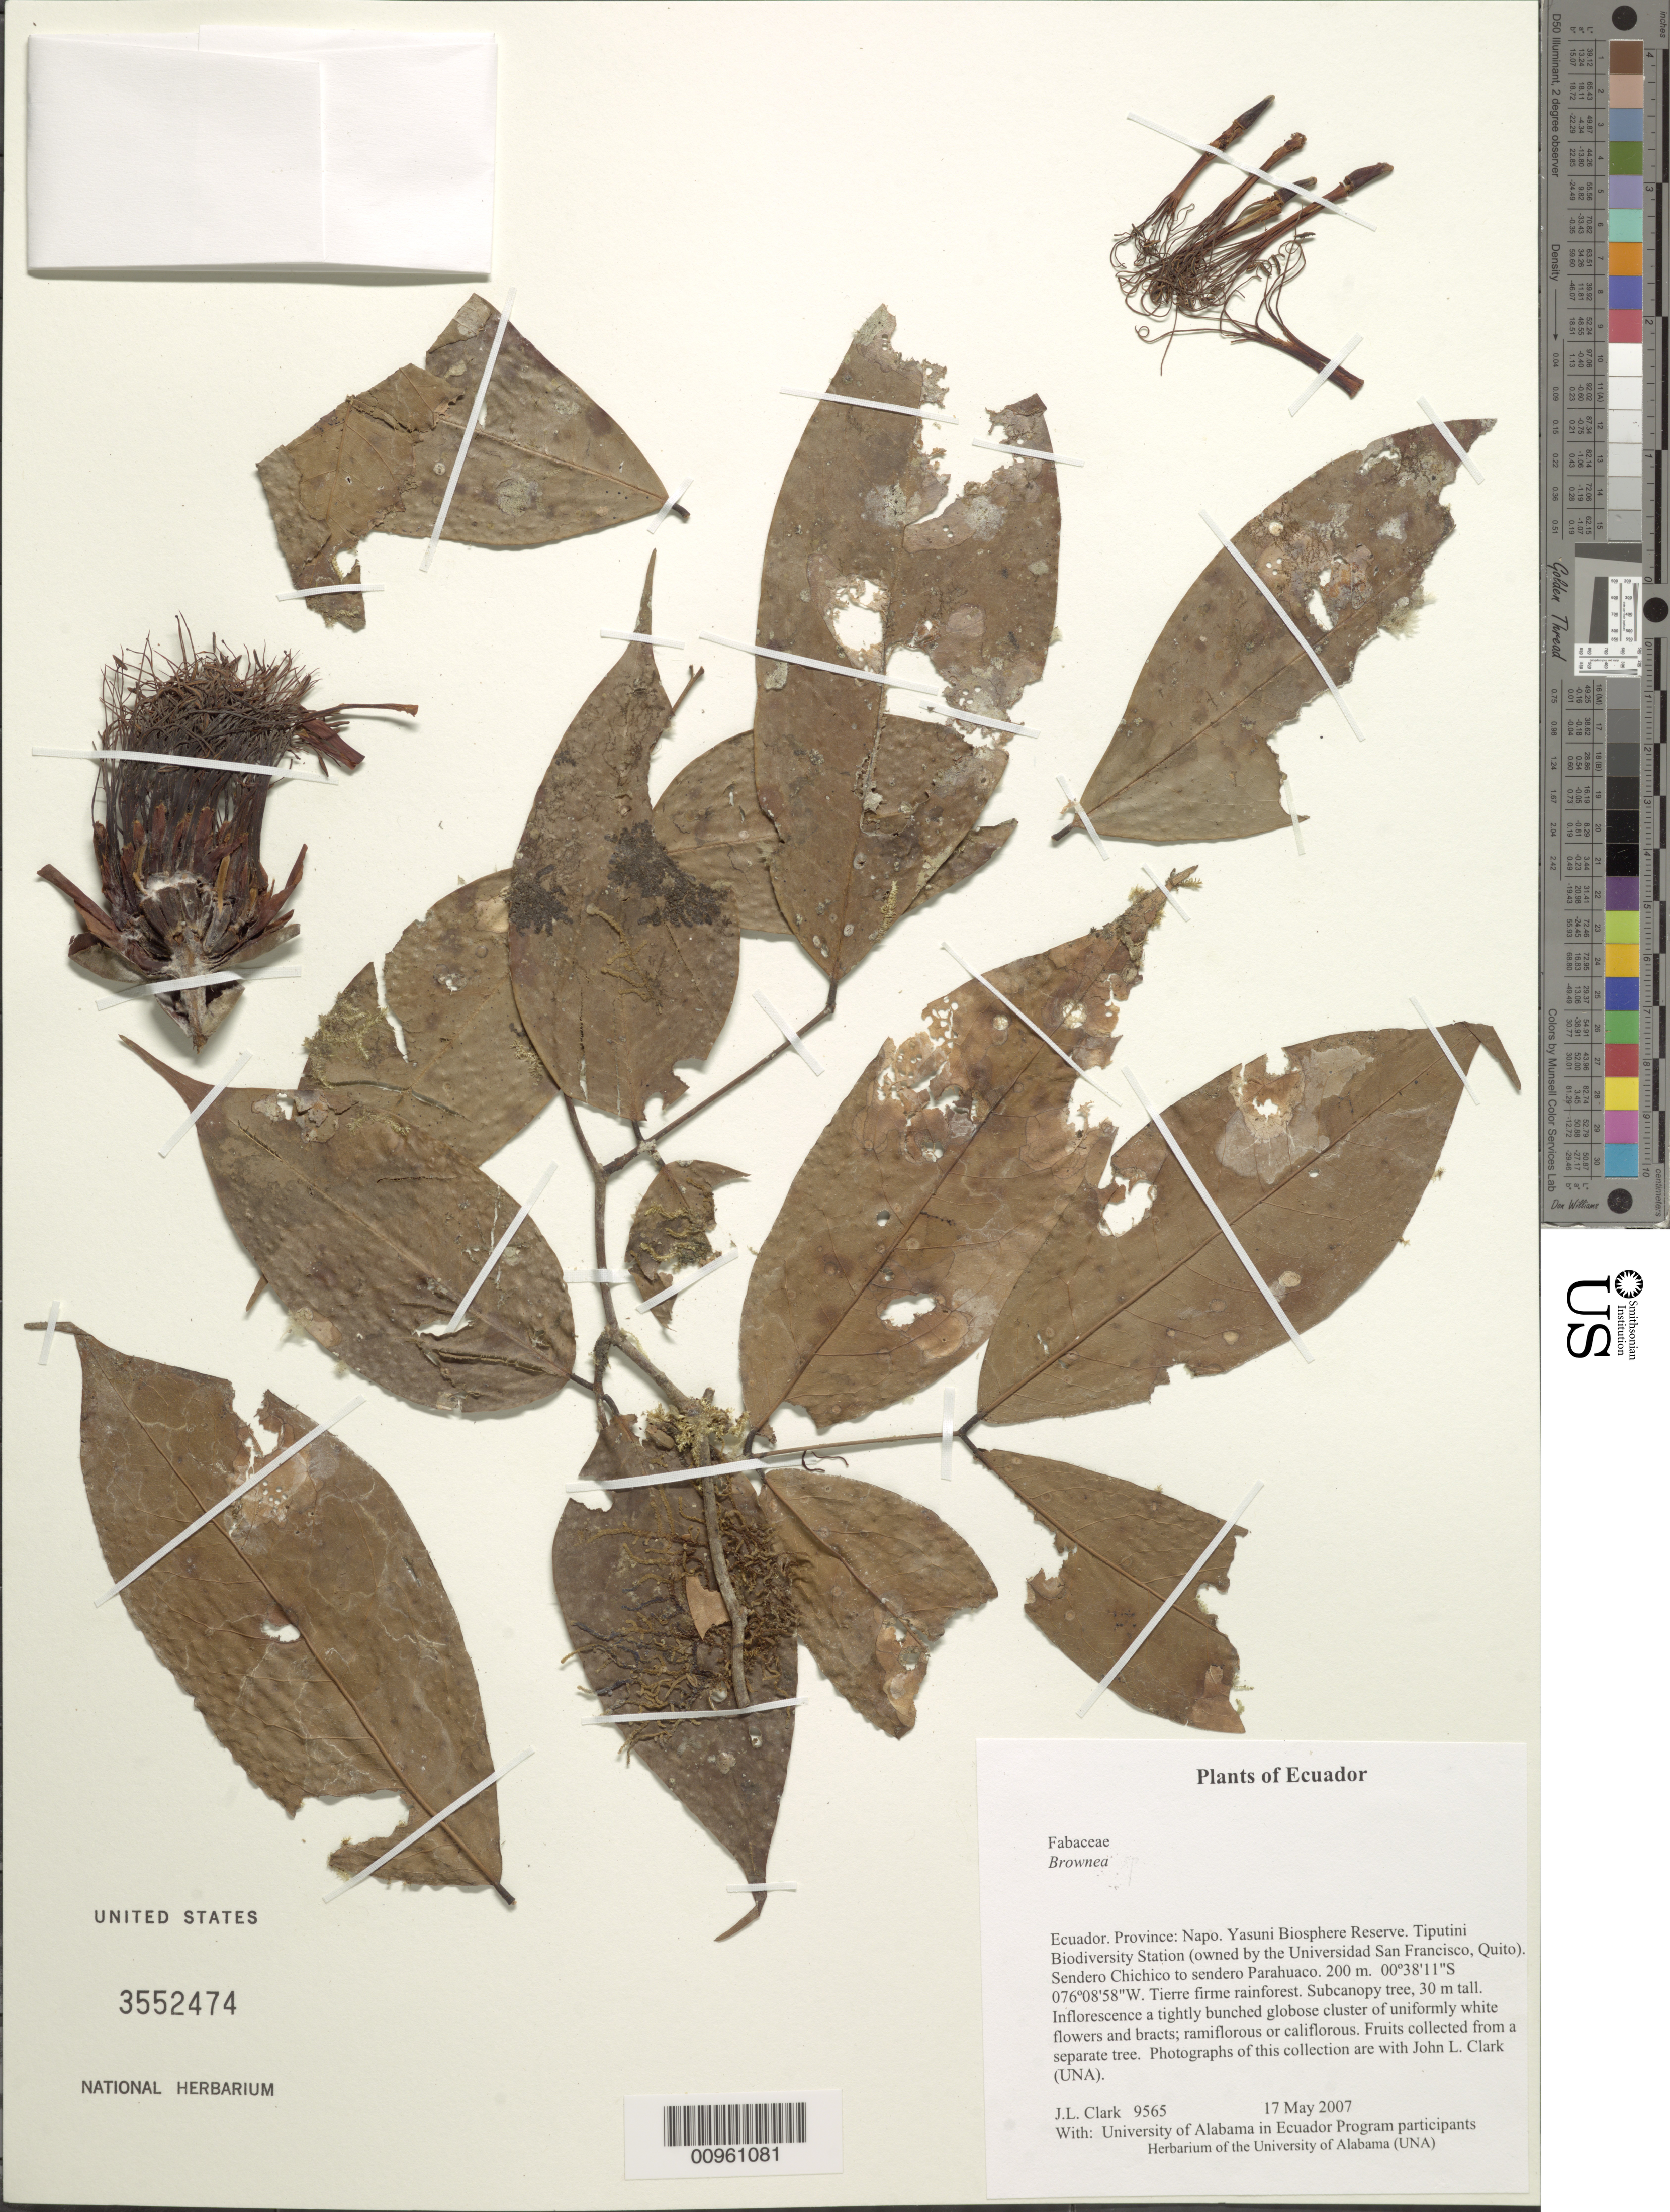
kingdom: Plantae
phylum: Tracheophyta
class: Magnoliopsida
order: Fabales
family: Fabaceae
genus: Browneopsis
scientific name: Browneopsis sp.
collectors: J. L. Clark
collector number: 9565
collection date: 2007-05-17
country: Ecuador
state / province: Napo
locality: Yasuni Biosphere Reserve, Tiputini Biodiversity Station (owned by the Universidad San Francisco, Quito)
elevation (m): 200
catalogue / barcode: US 3552474